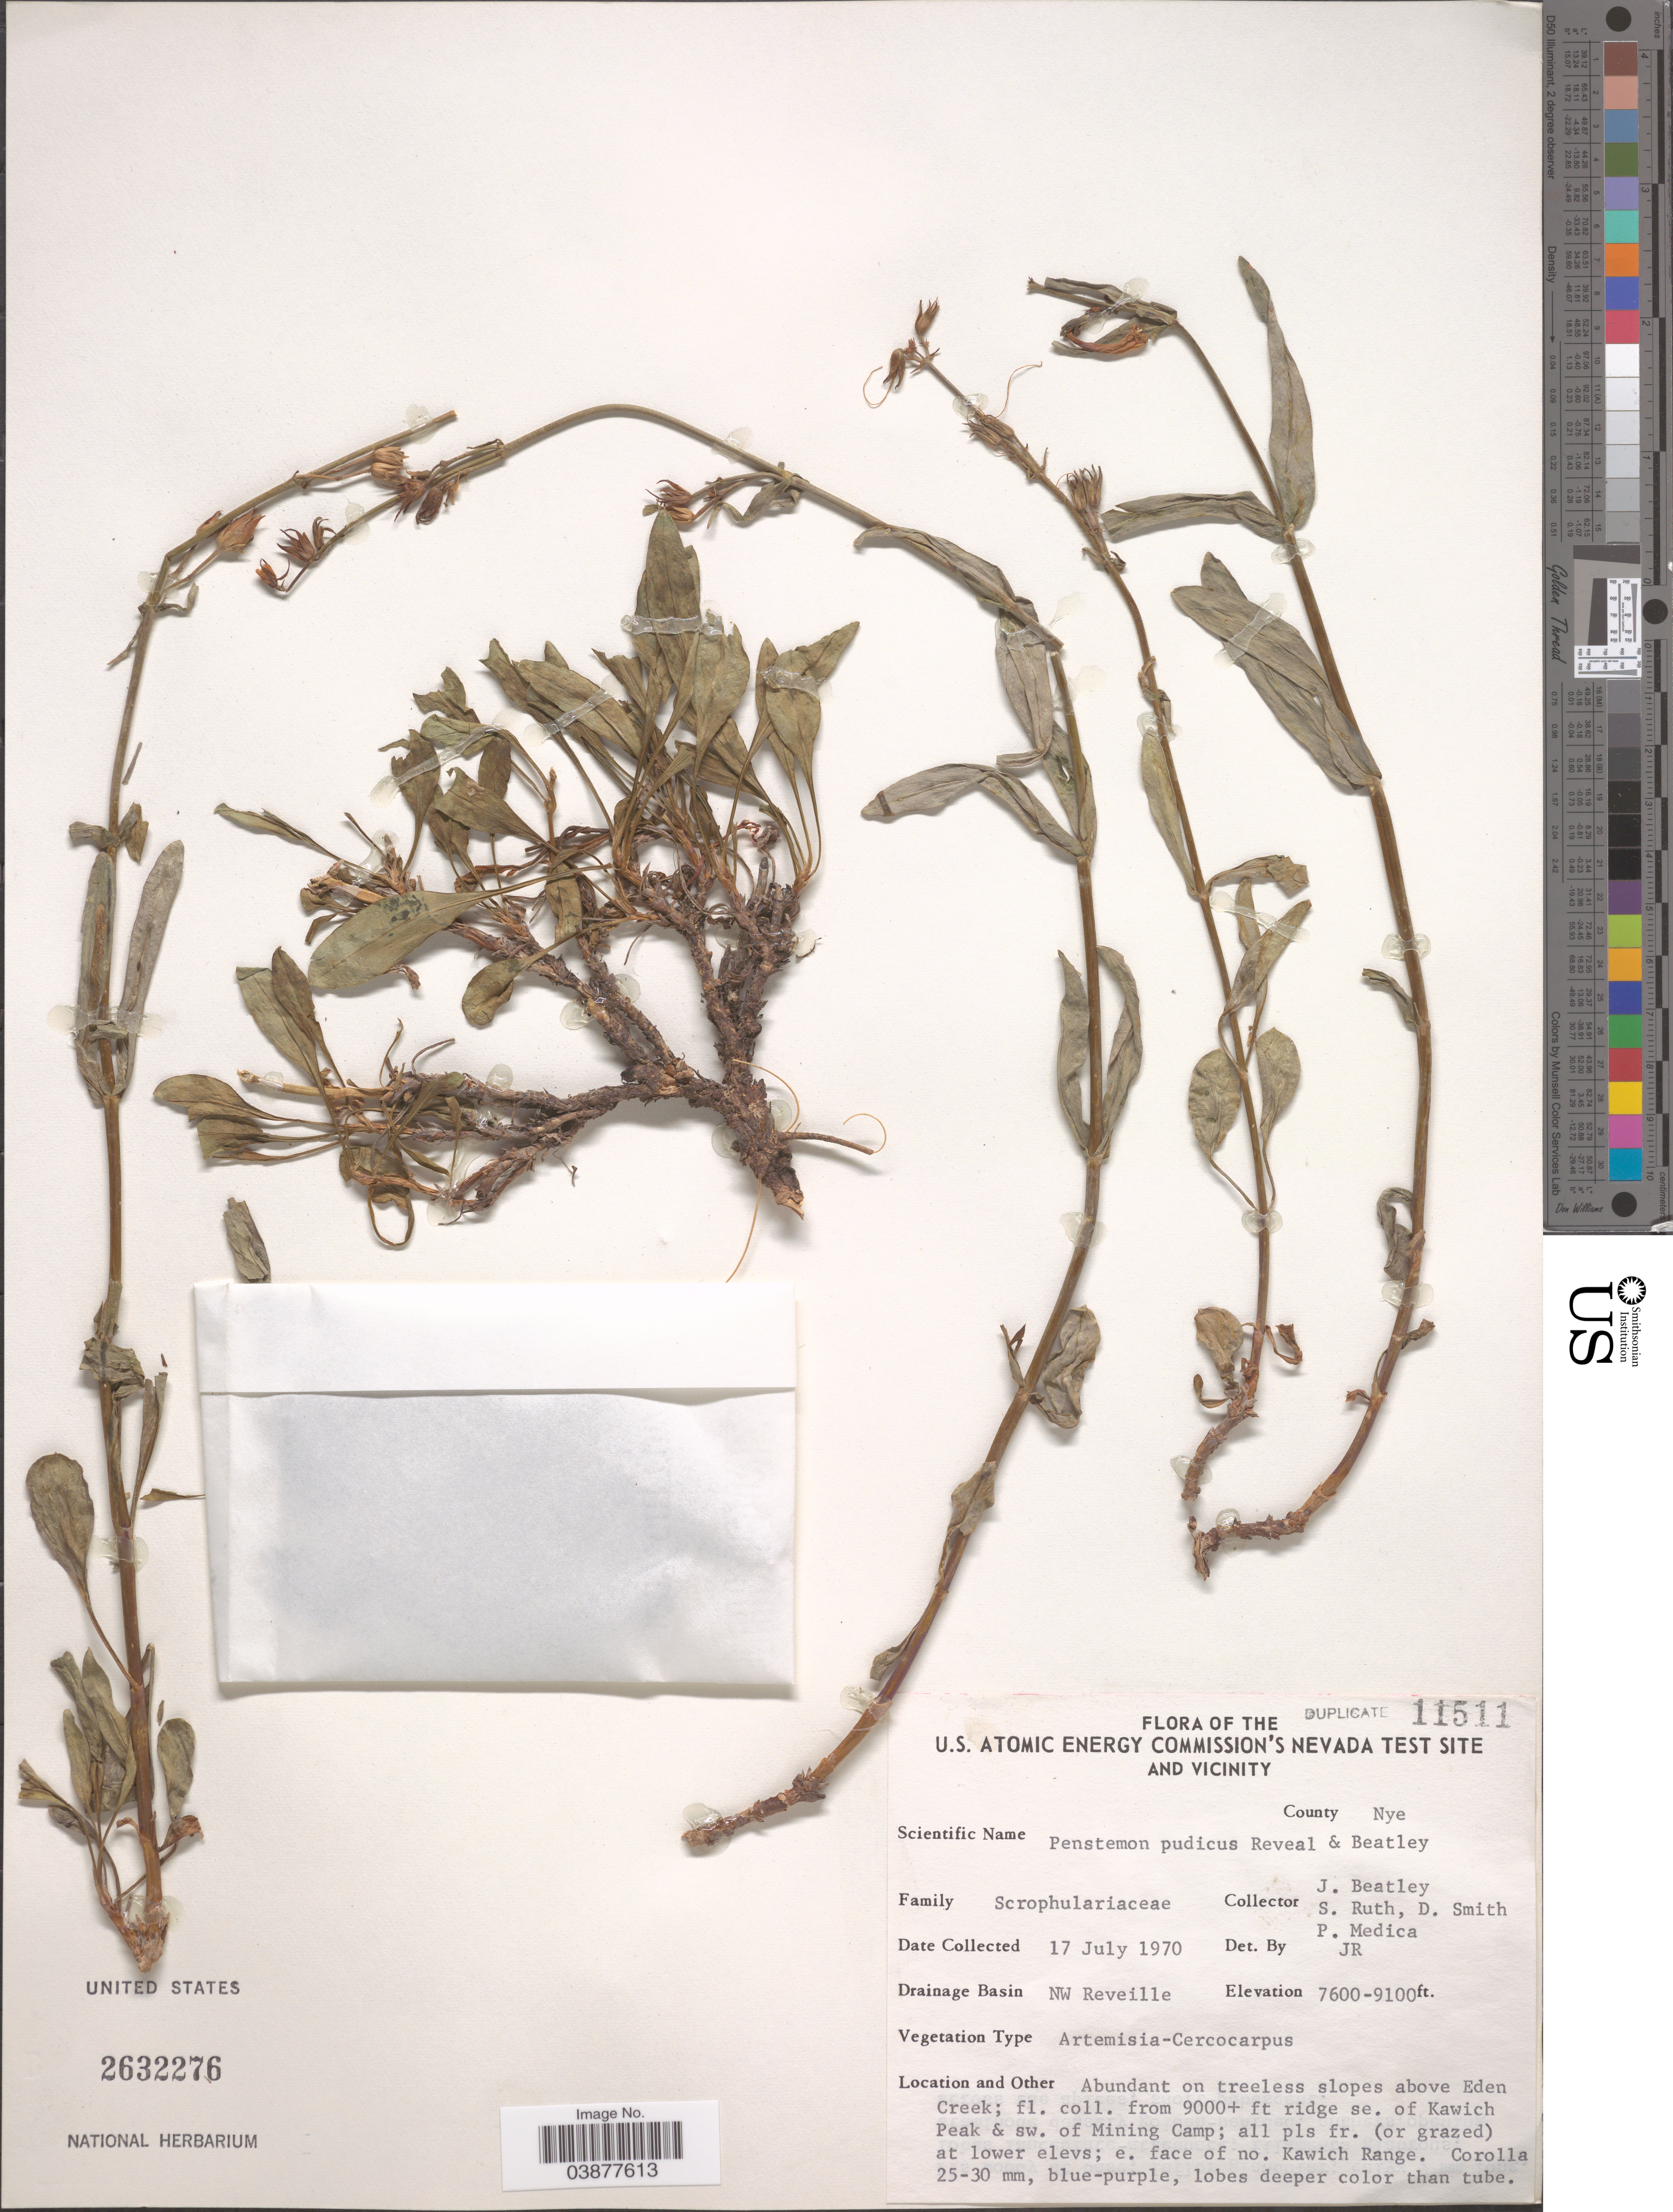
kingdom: Plantae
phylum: Tracheophyta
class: Magnoliopsida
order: Lamiales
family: Plantaginaceae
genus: Penstemon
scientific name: Penstemon pudicus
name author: Reveal & Beatley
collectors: J. C. Beatley, S. Ruth, D. Smith & P. Medica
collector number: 11511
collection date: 1970-07-17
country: United States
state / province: Nevada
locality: U.S. Atomic Energy Commission's Nevada Test Site and vicinity. County Nye. Drainage Basin NW Reveille. Abundant on treeless slopes above Eden Creek; from 9000+ ft [unsure placement] ridge se. of Kawich Peak & sw. of Mining Camp; e. face of no. Kawich Range.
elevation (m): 2316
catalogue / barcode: US 2632276